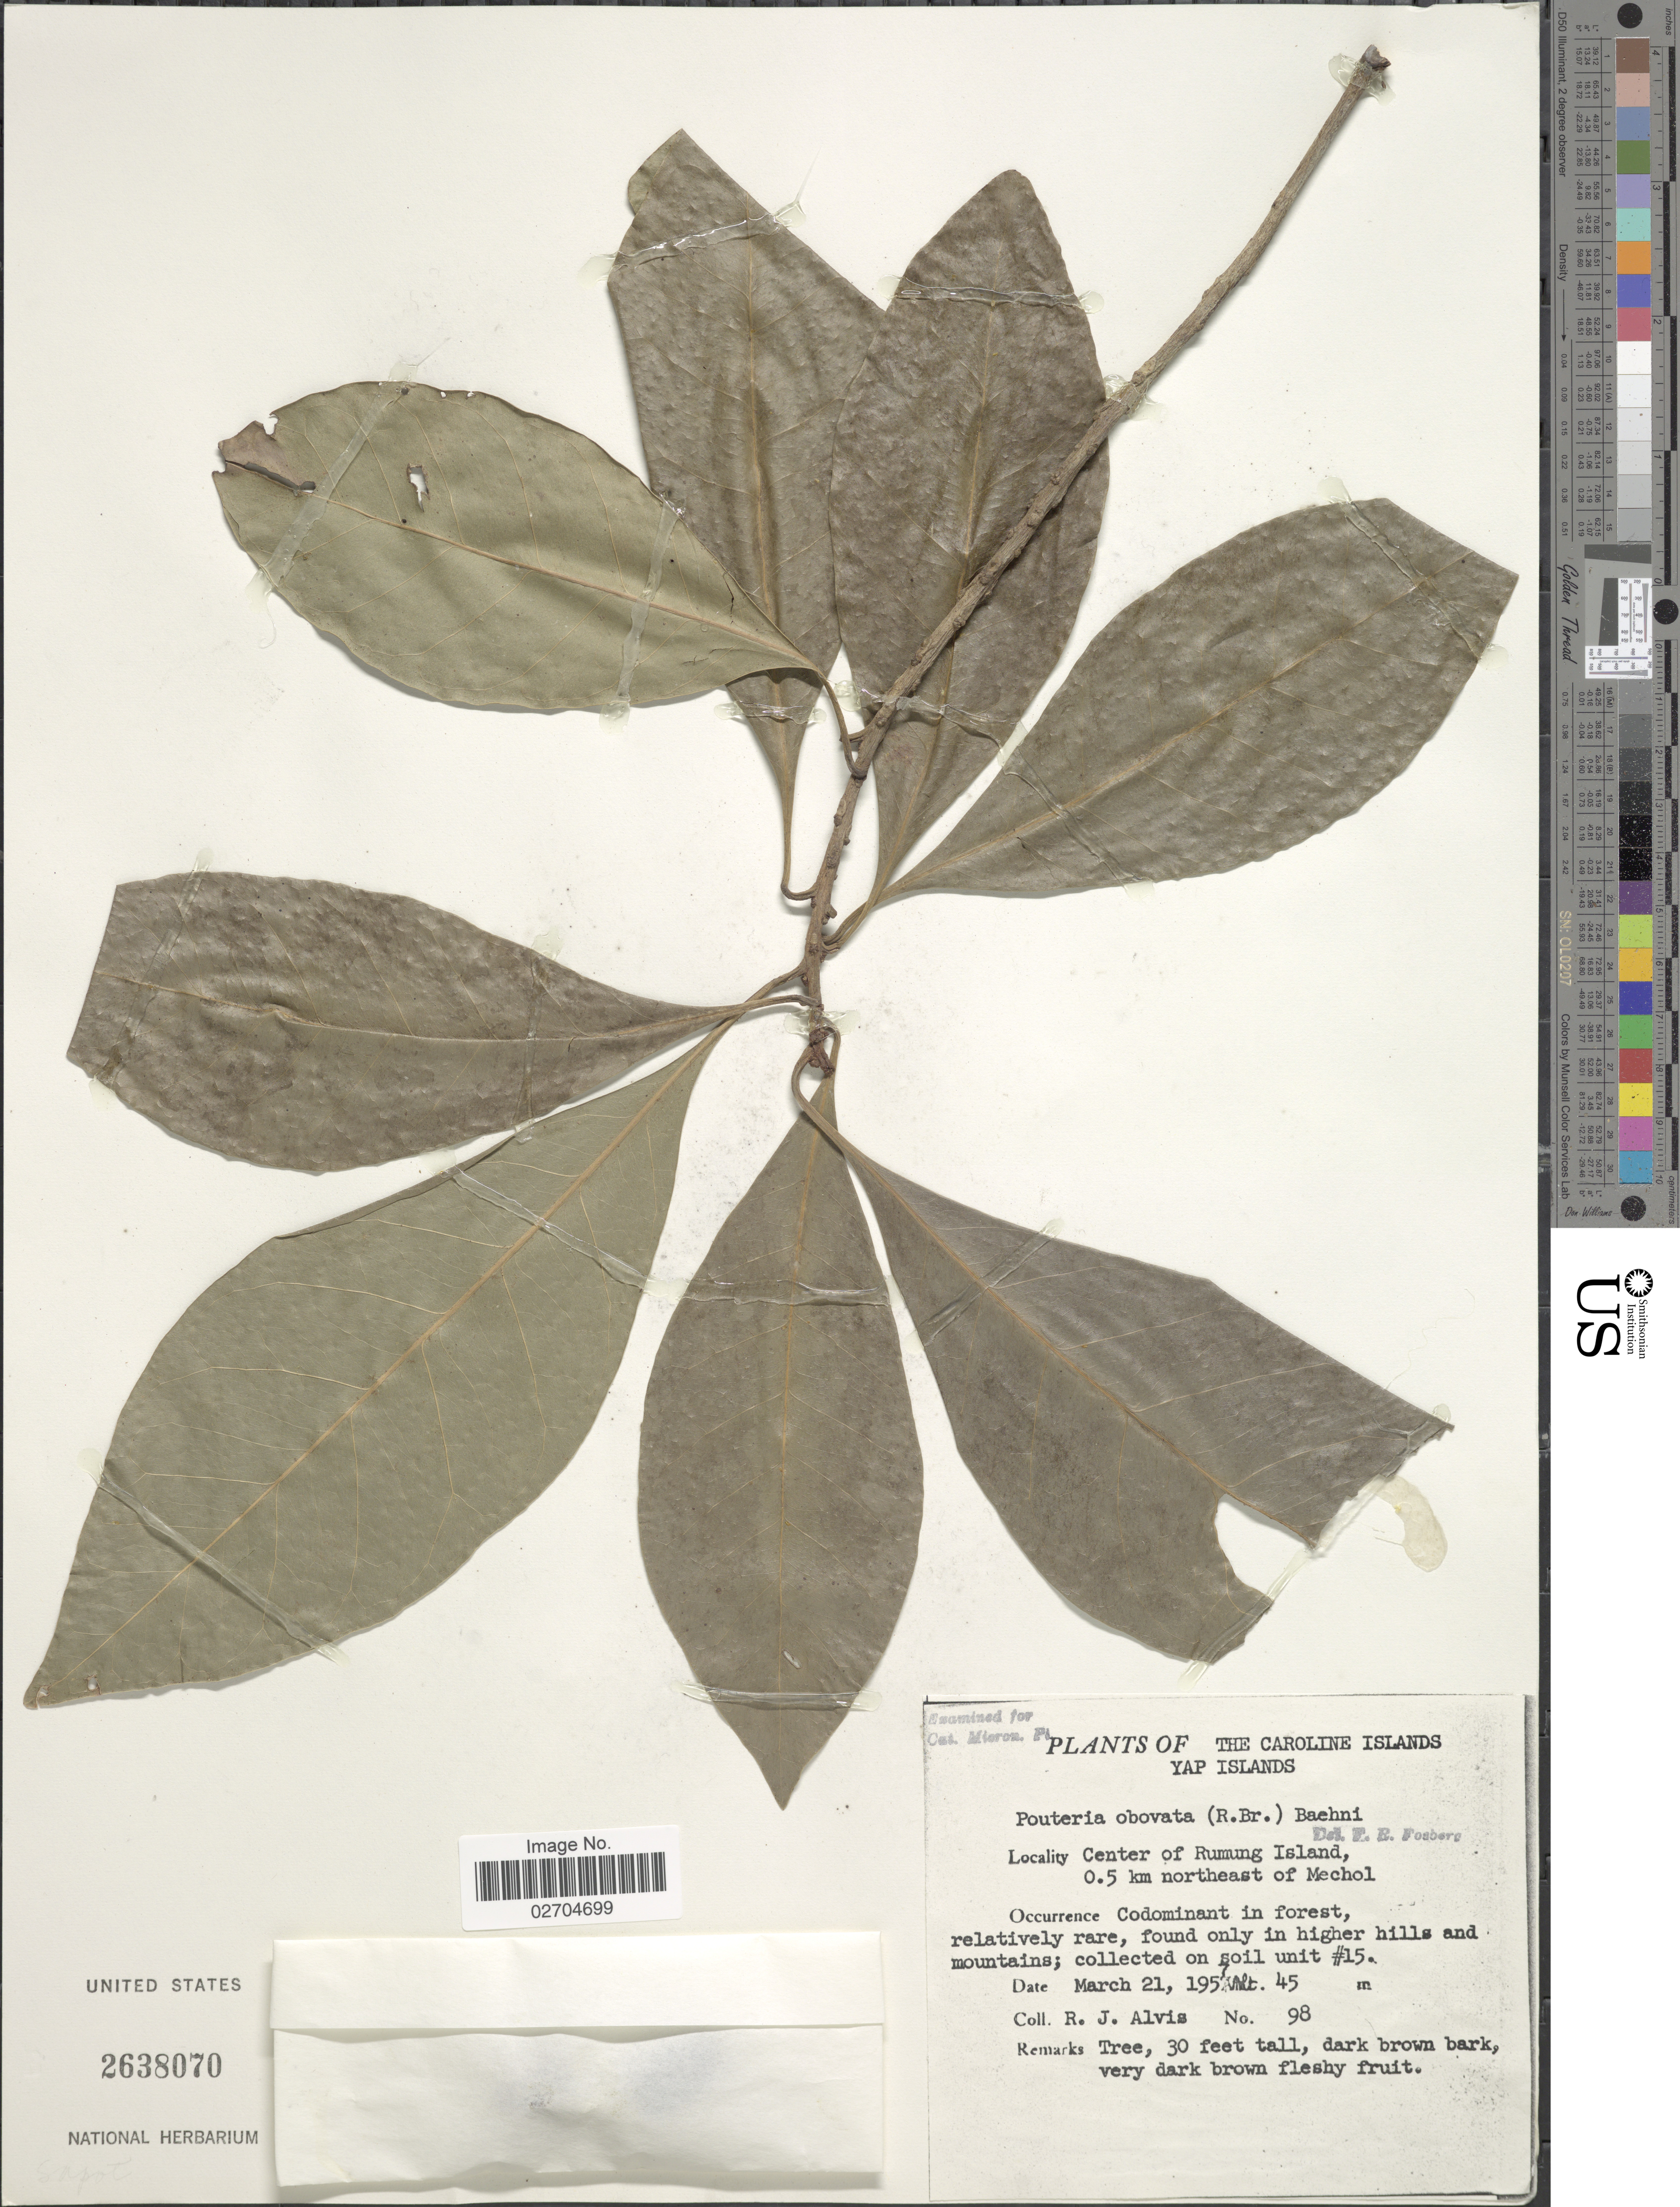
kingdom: Plantae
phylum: Tracheophyta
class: Magnoliopsida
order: Ericales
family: Sapotaceae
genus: Planchonella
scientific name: Planchonella obovata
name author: (R. Br.) Pierre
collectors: R. Alvis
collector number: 98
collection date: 1957-03-21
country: Micronesia, Federated States of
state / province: Yap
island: Rumung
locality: Caroline Islands. Center of Rumung Island. 0.5 km northeast of Mechol. Soil Unite #15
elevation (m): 45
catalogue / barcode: US 2638070